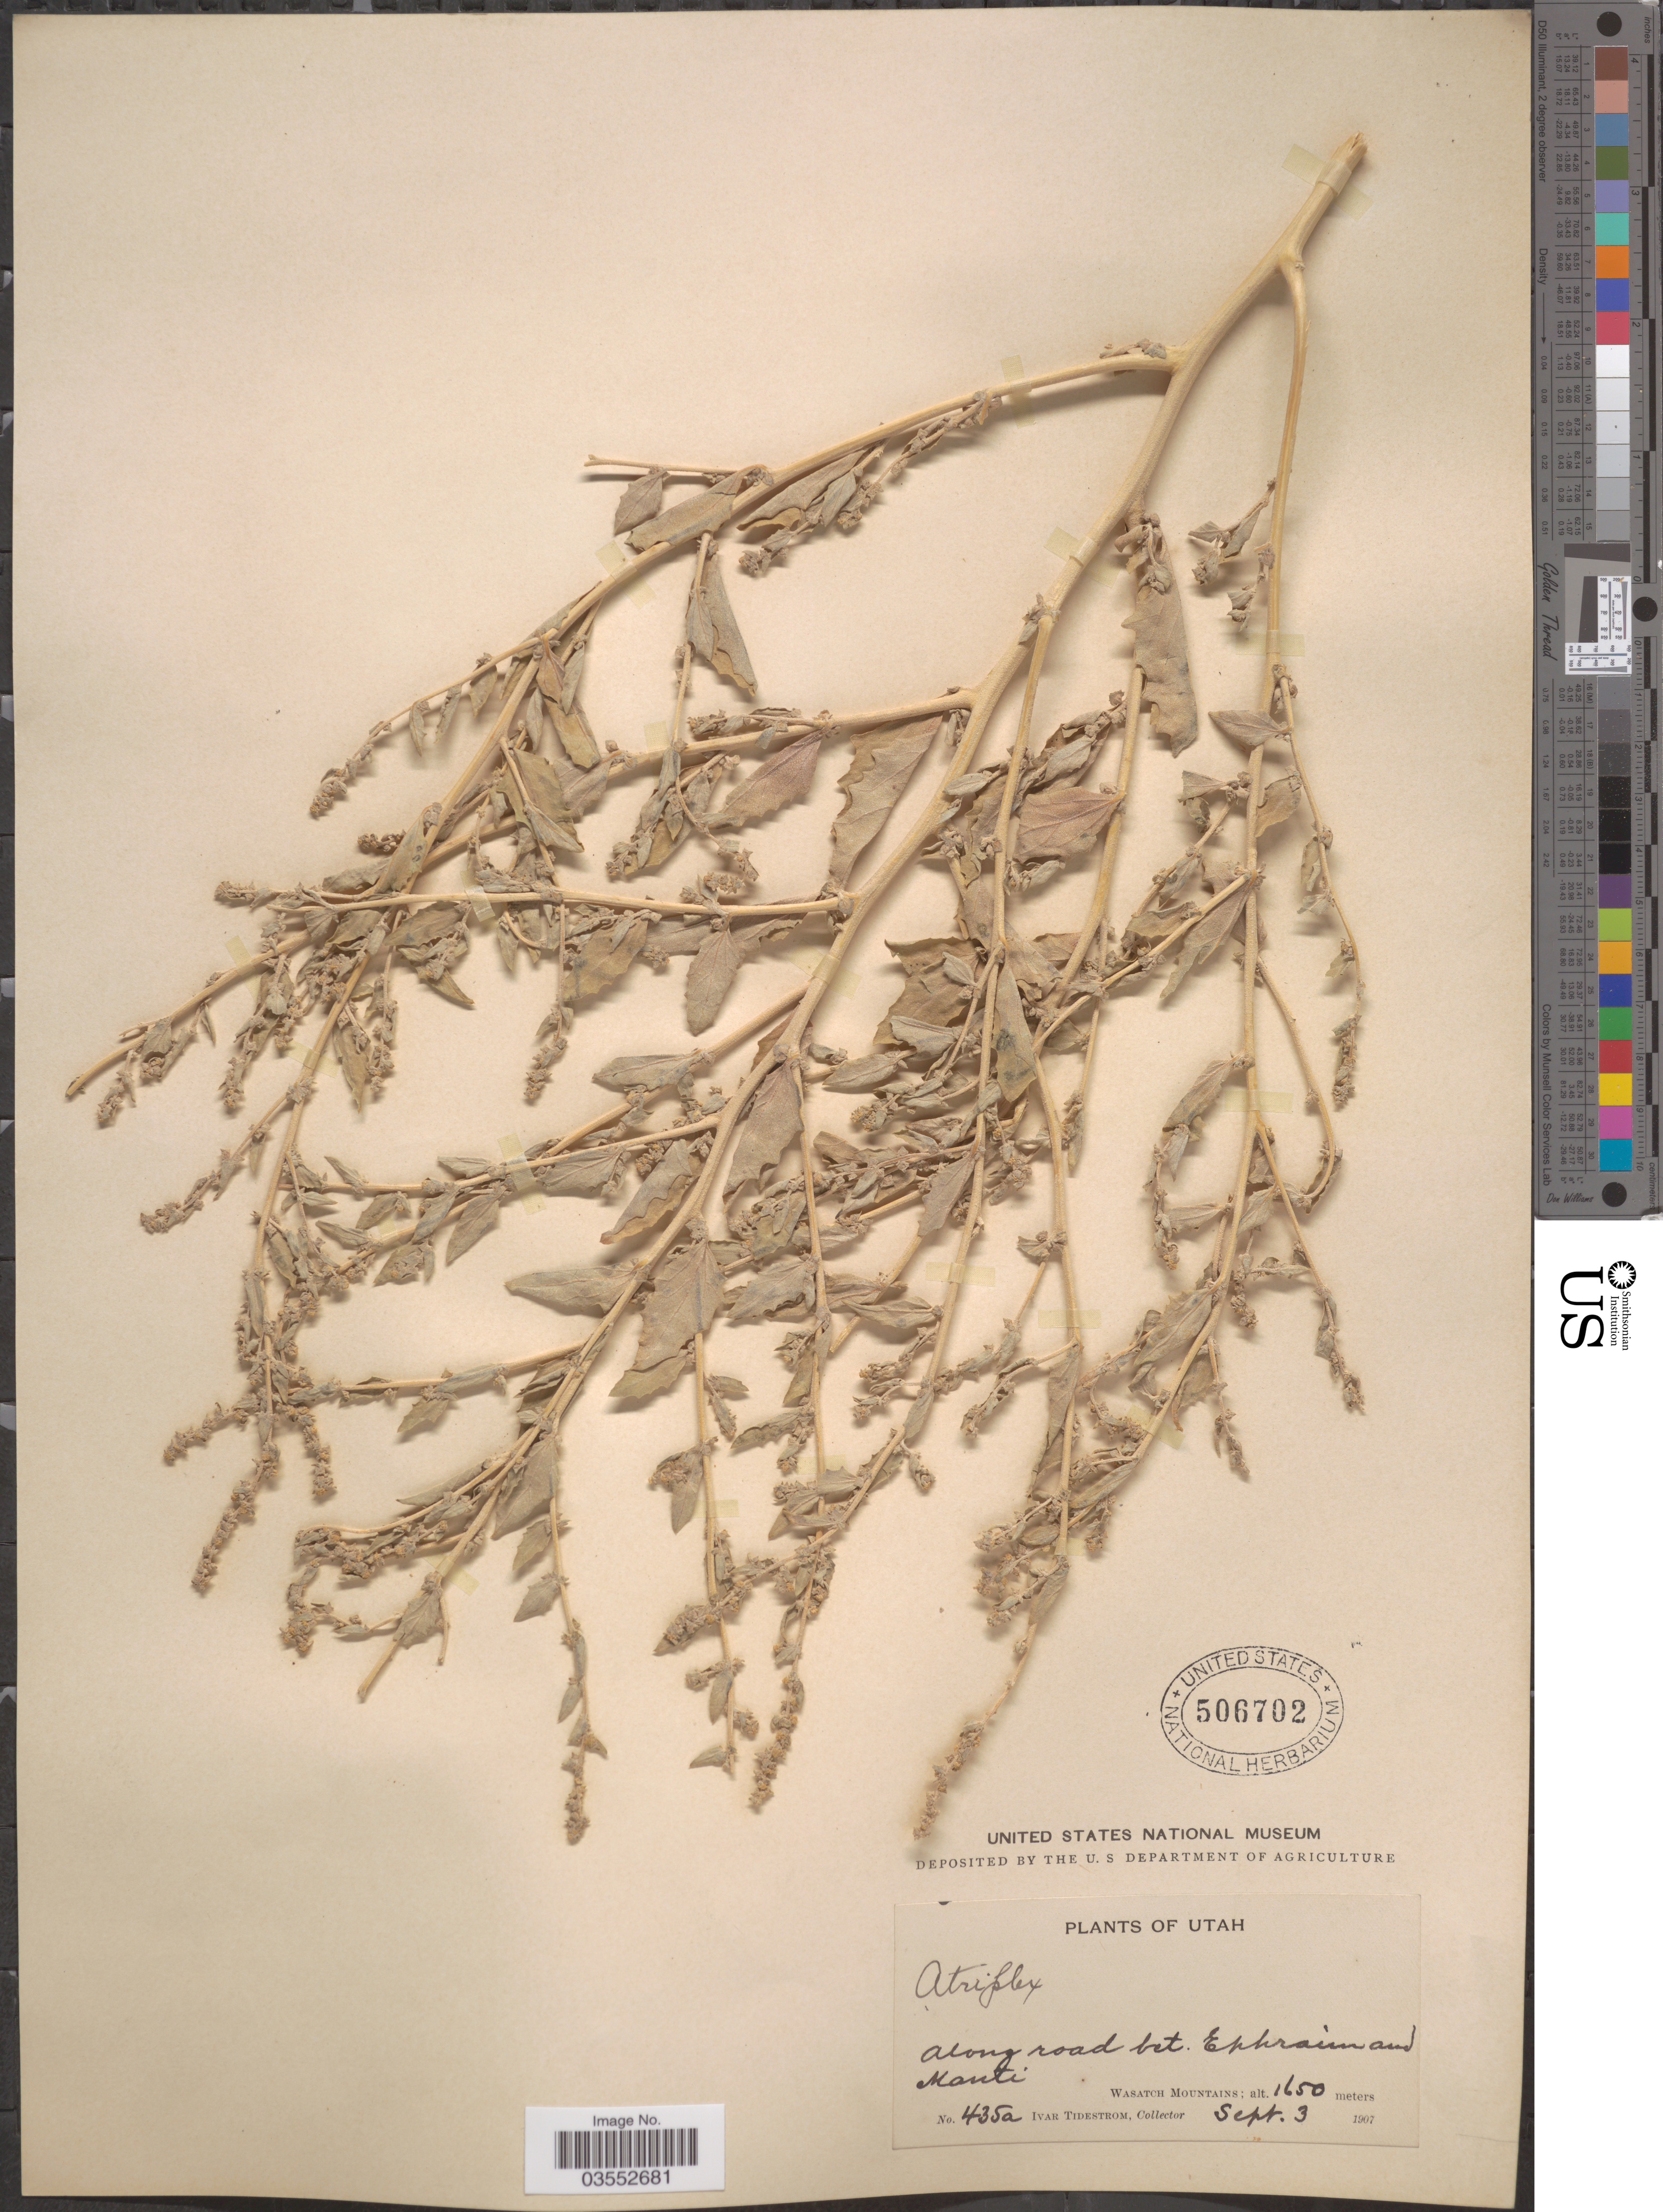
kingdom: Plantae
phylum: Tracheophyta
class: Magnoliopsida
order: Caryophyllales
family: Amaranthaceae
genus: Atriplex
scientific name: Atriplex rosea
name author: L.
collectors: I. F. Tidestrom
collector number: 435a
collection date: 1907-09-03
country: United States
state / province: Utah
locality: Along road bet. Ephraim and Manti. Wasatch Mountains.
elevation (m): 1650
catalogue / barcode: US 506702